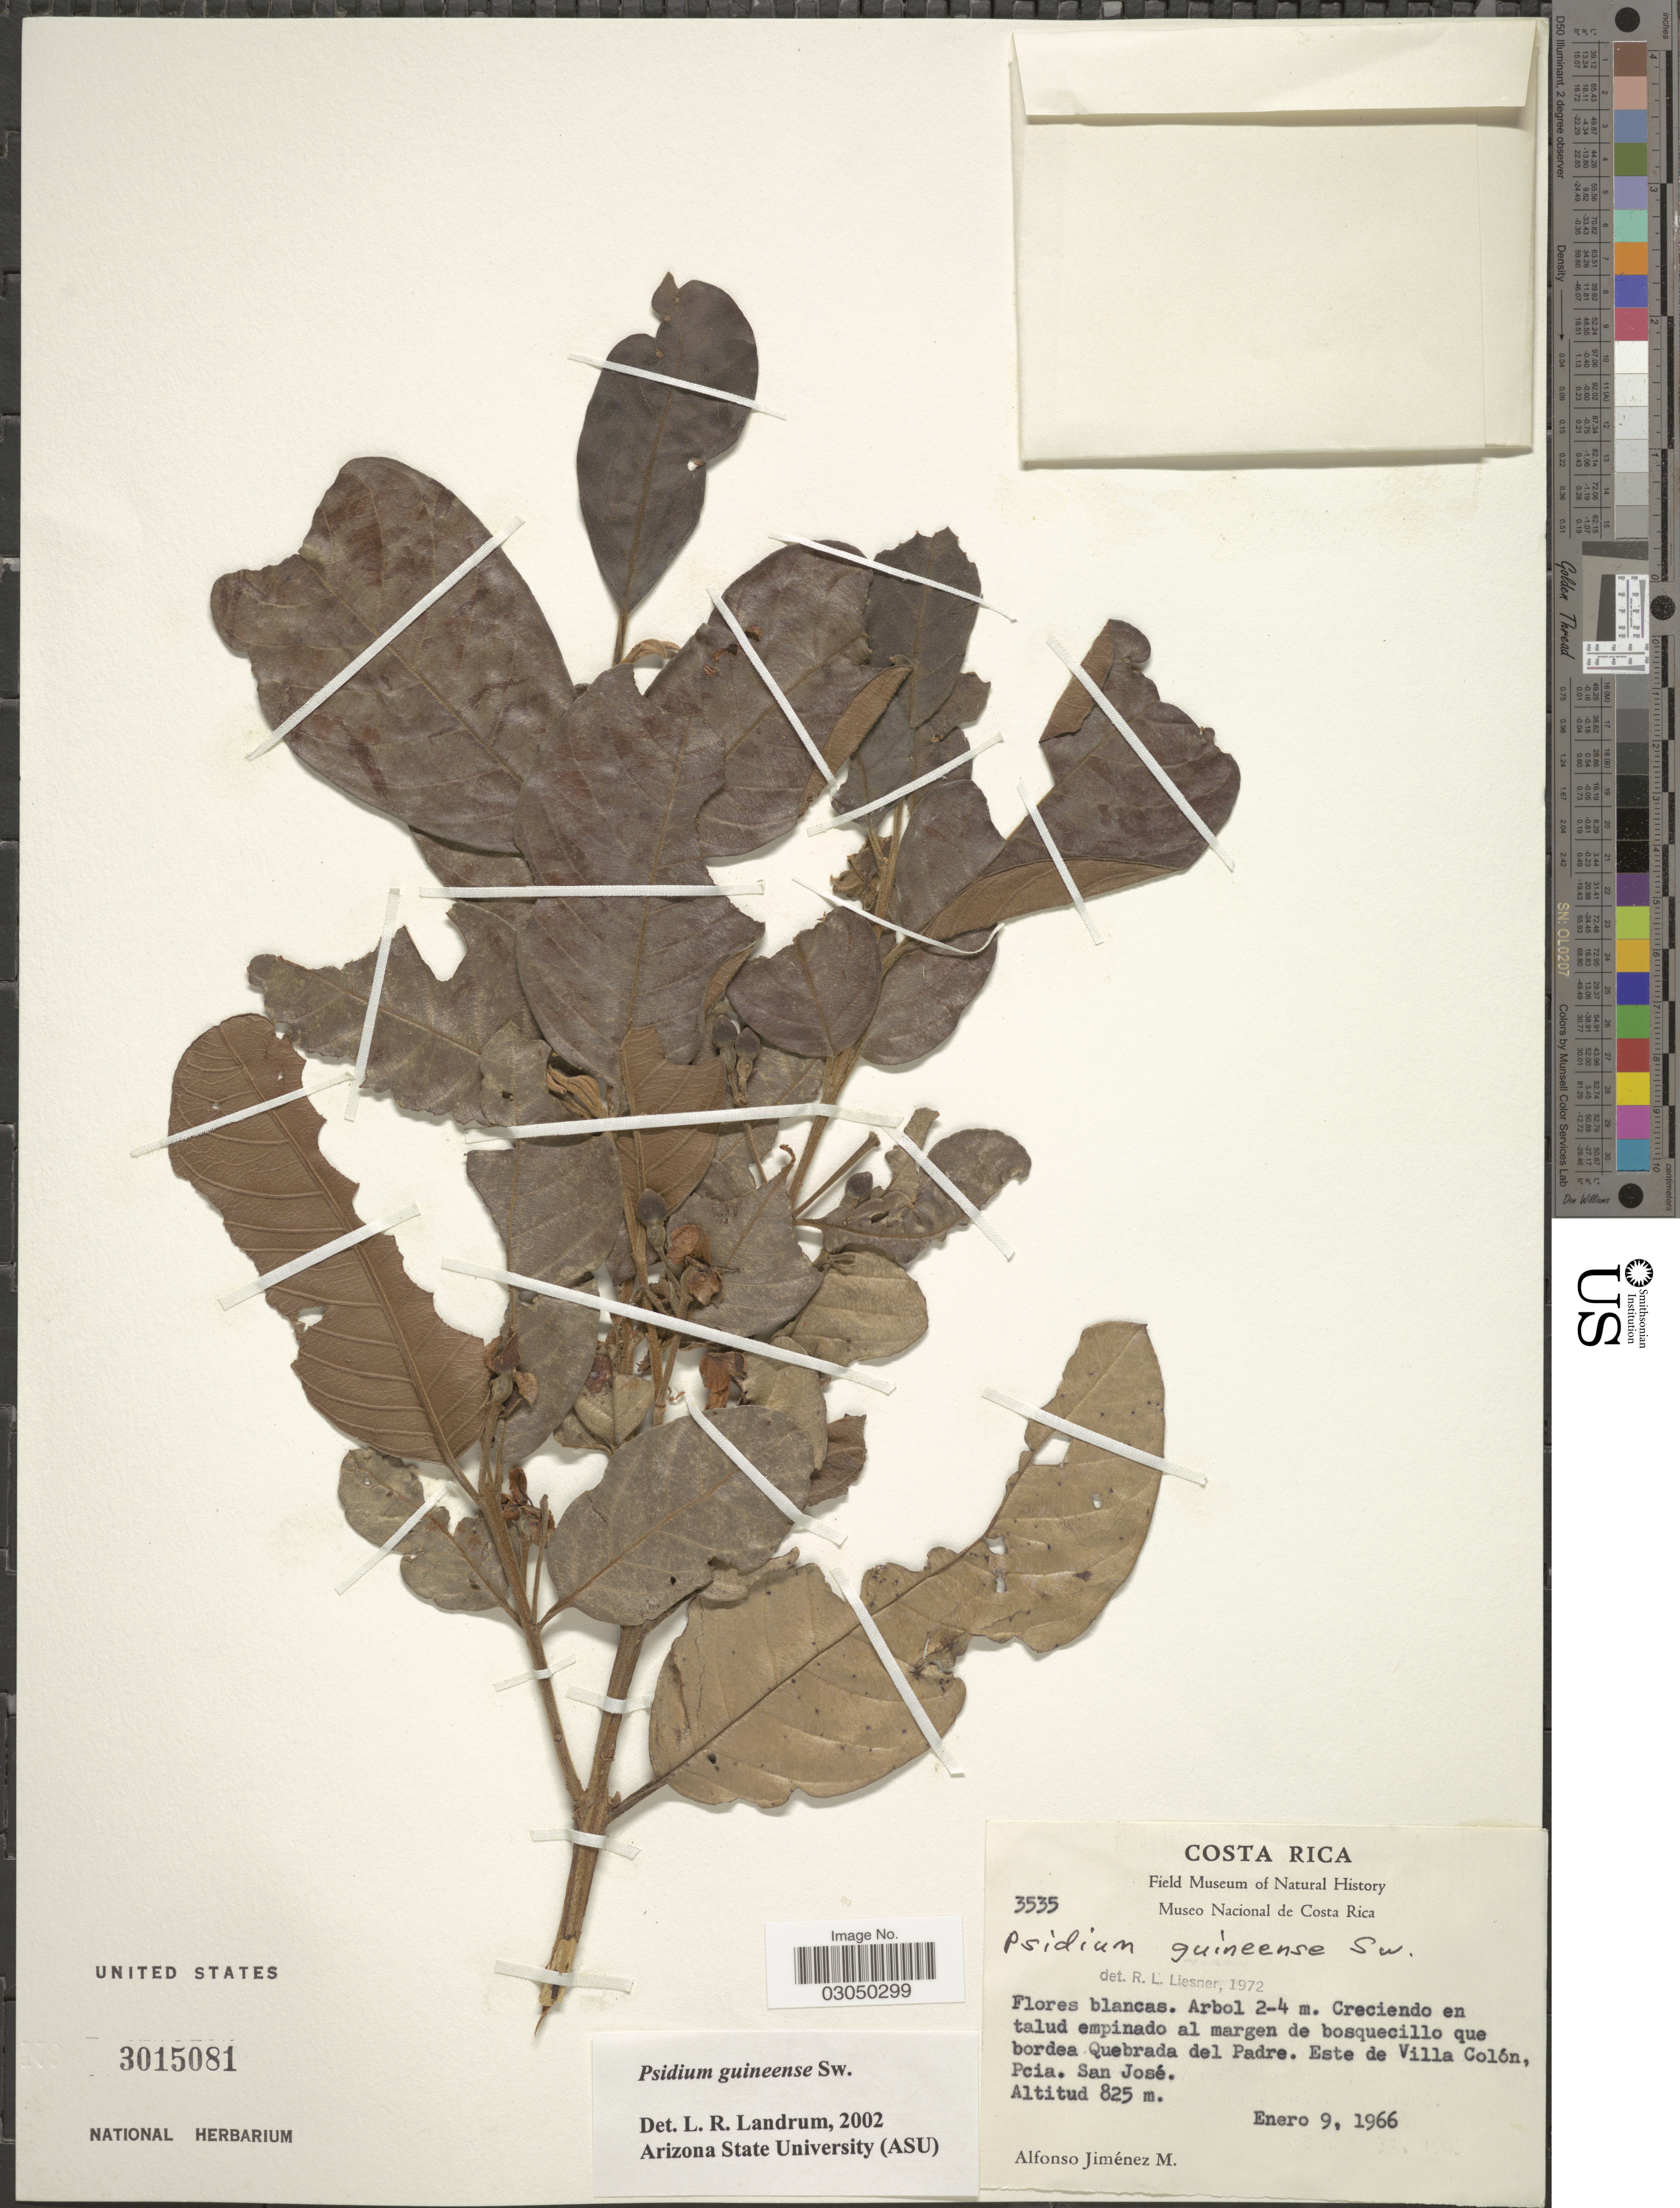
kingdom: Plantae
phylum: Tracheophyta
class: Magnoliopsida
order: Myrtales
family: Myrtaceae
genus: Psidium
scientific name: Psidium guineense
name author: Sw.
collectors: A. Jimenez M.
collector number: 3535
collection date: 1966-01-09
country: Costa Rica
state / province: San José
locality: Creciendo en talud empinado al margen de bosquecillo que bordea Quebrada del Padre. Este de Villa Colón, Pcia. San José.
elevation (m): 825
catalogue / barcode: US 3015081